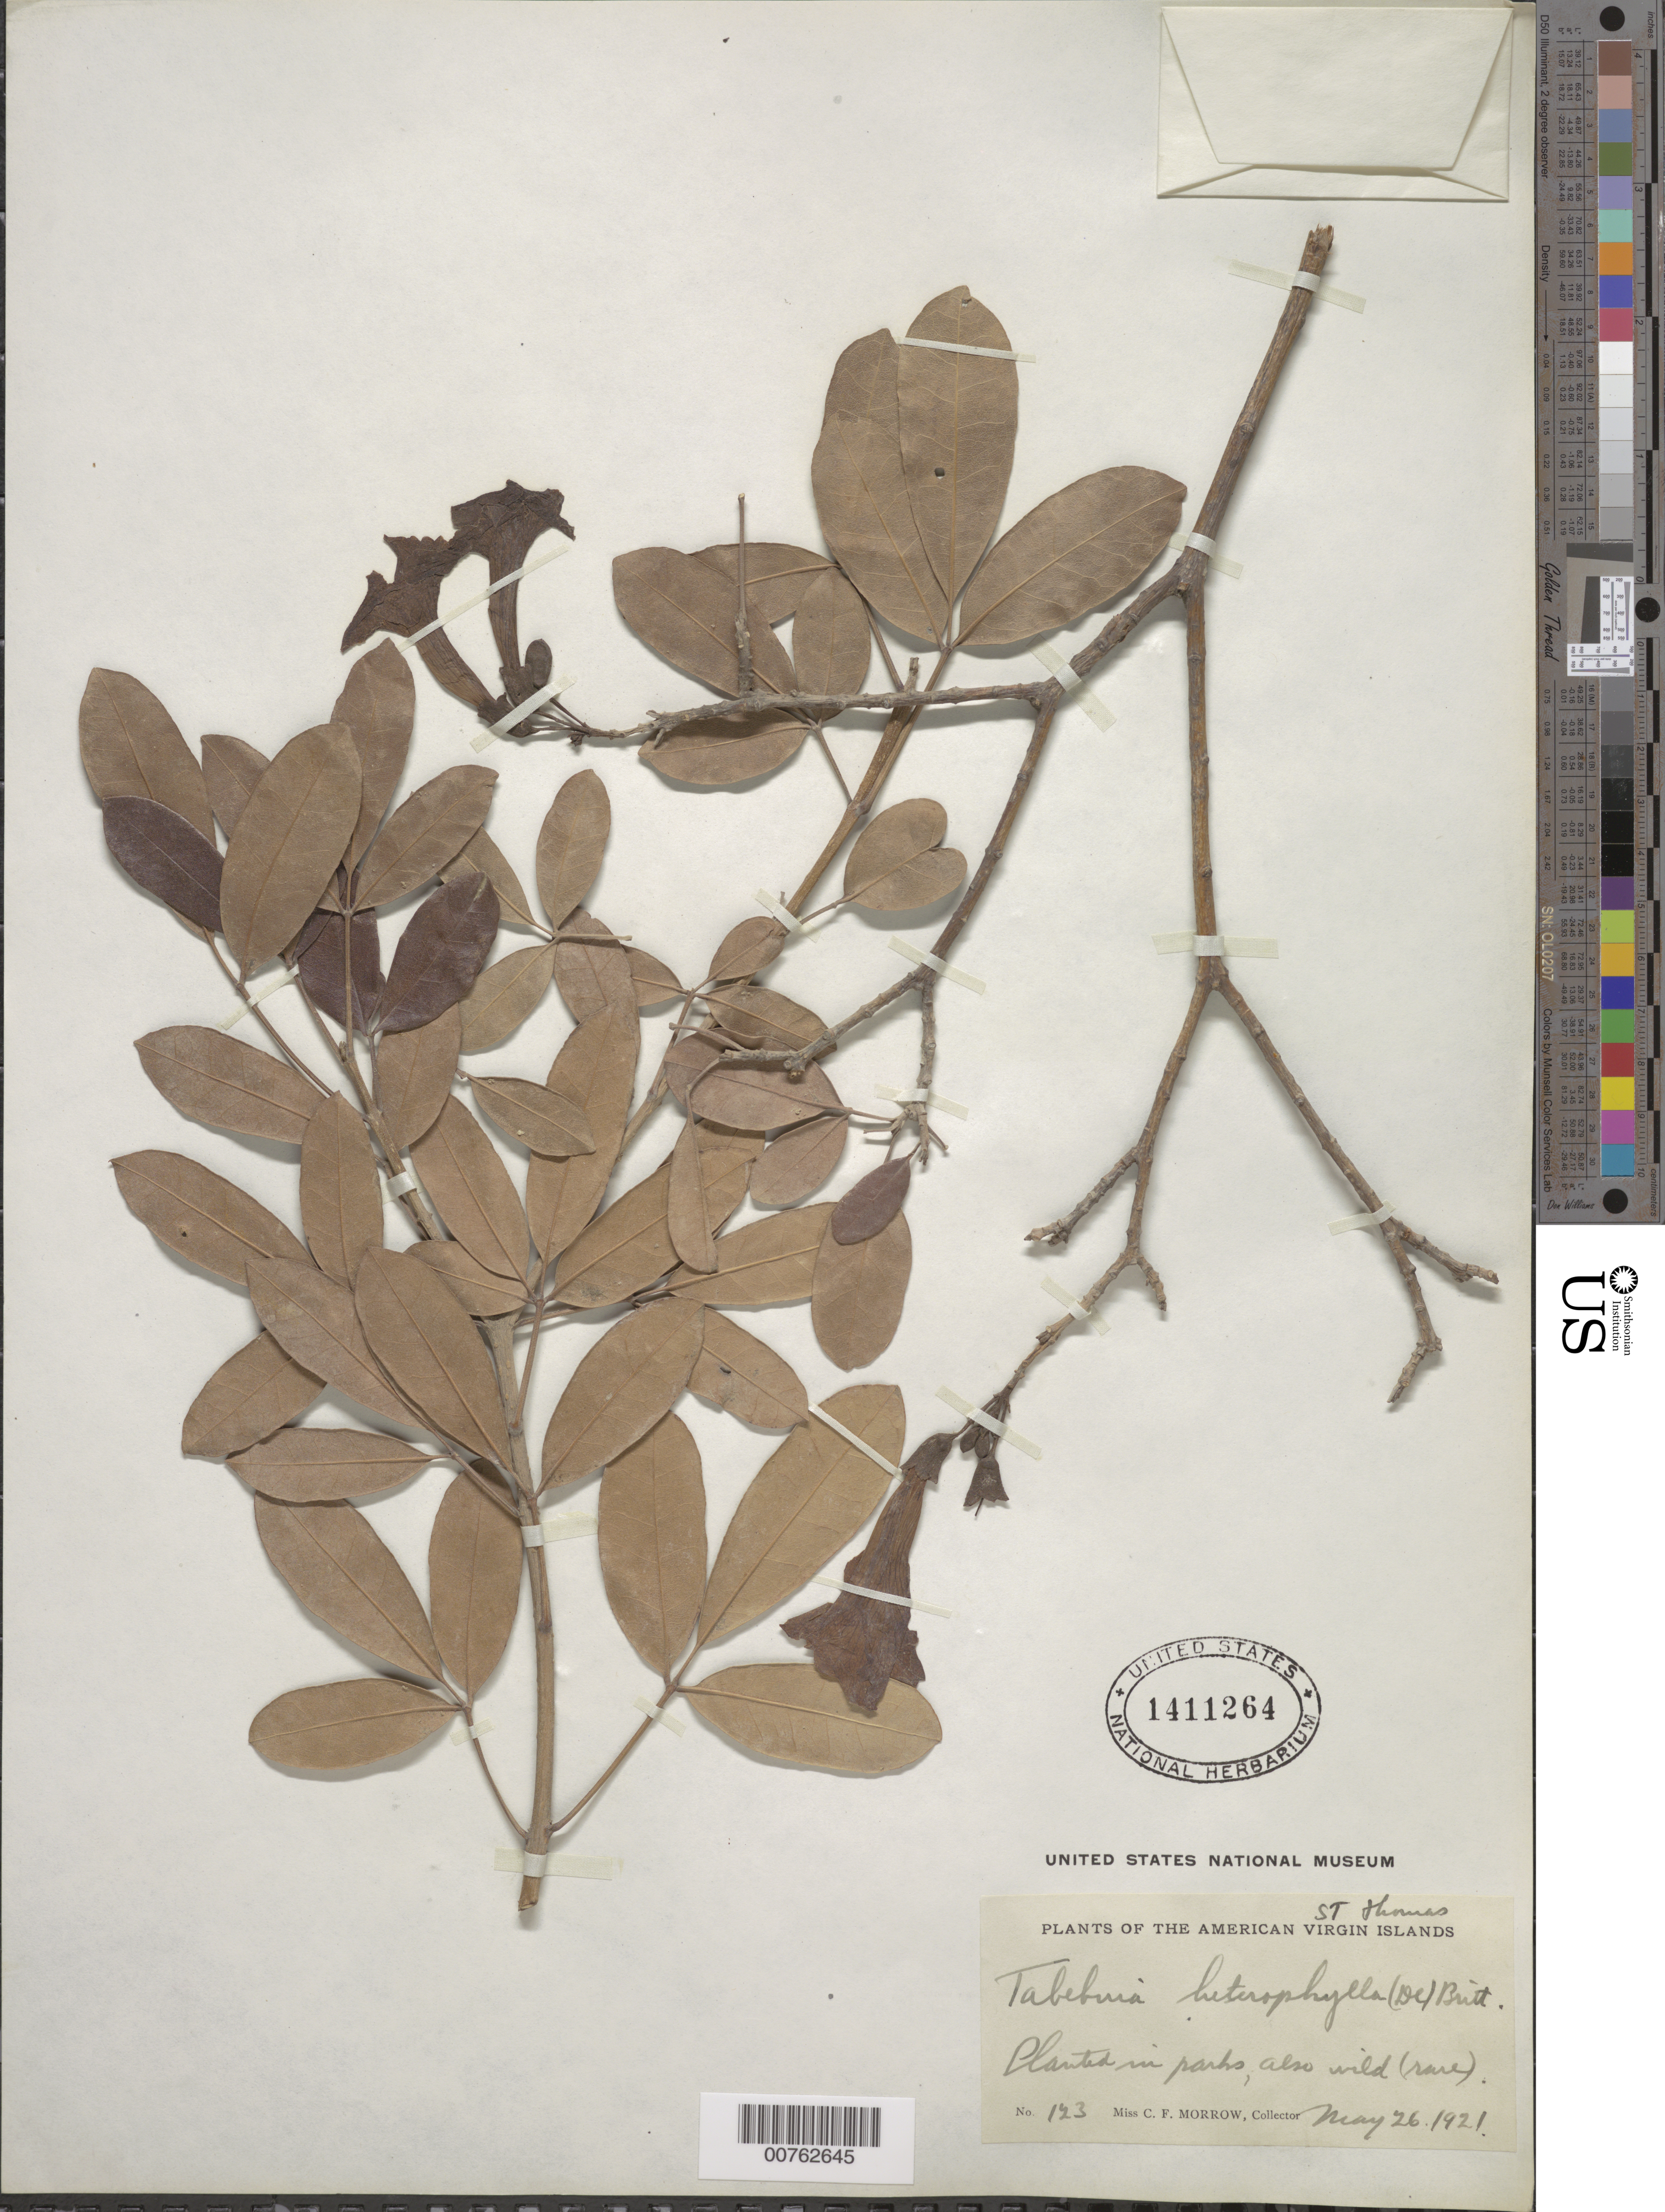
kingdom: Plantae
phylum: Tracheophyta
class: Magnoliopsida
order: Lamiales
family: Bignoniaceae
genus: Tabebuia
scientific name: Tabebuia heterophylla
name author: (DC.) Britton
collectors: C. Morrow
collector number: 123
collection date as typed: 26 May 1921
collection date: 1921-05-26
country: U.S. Virgin Islands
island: St. Thomas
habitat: Planted in parks, also wild (rare)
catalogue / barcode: US 1411264